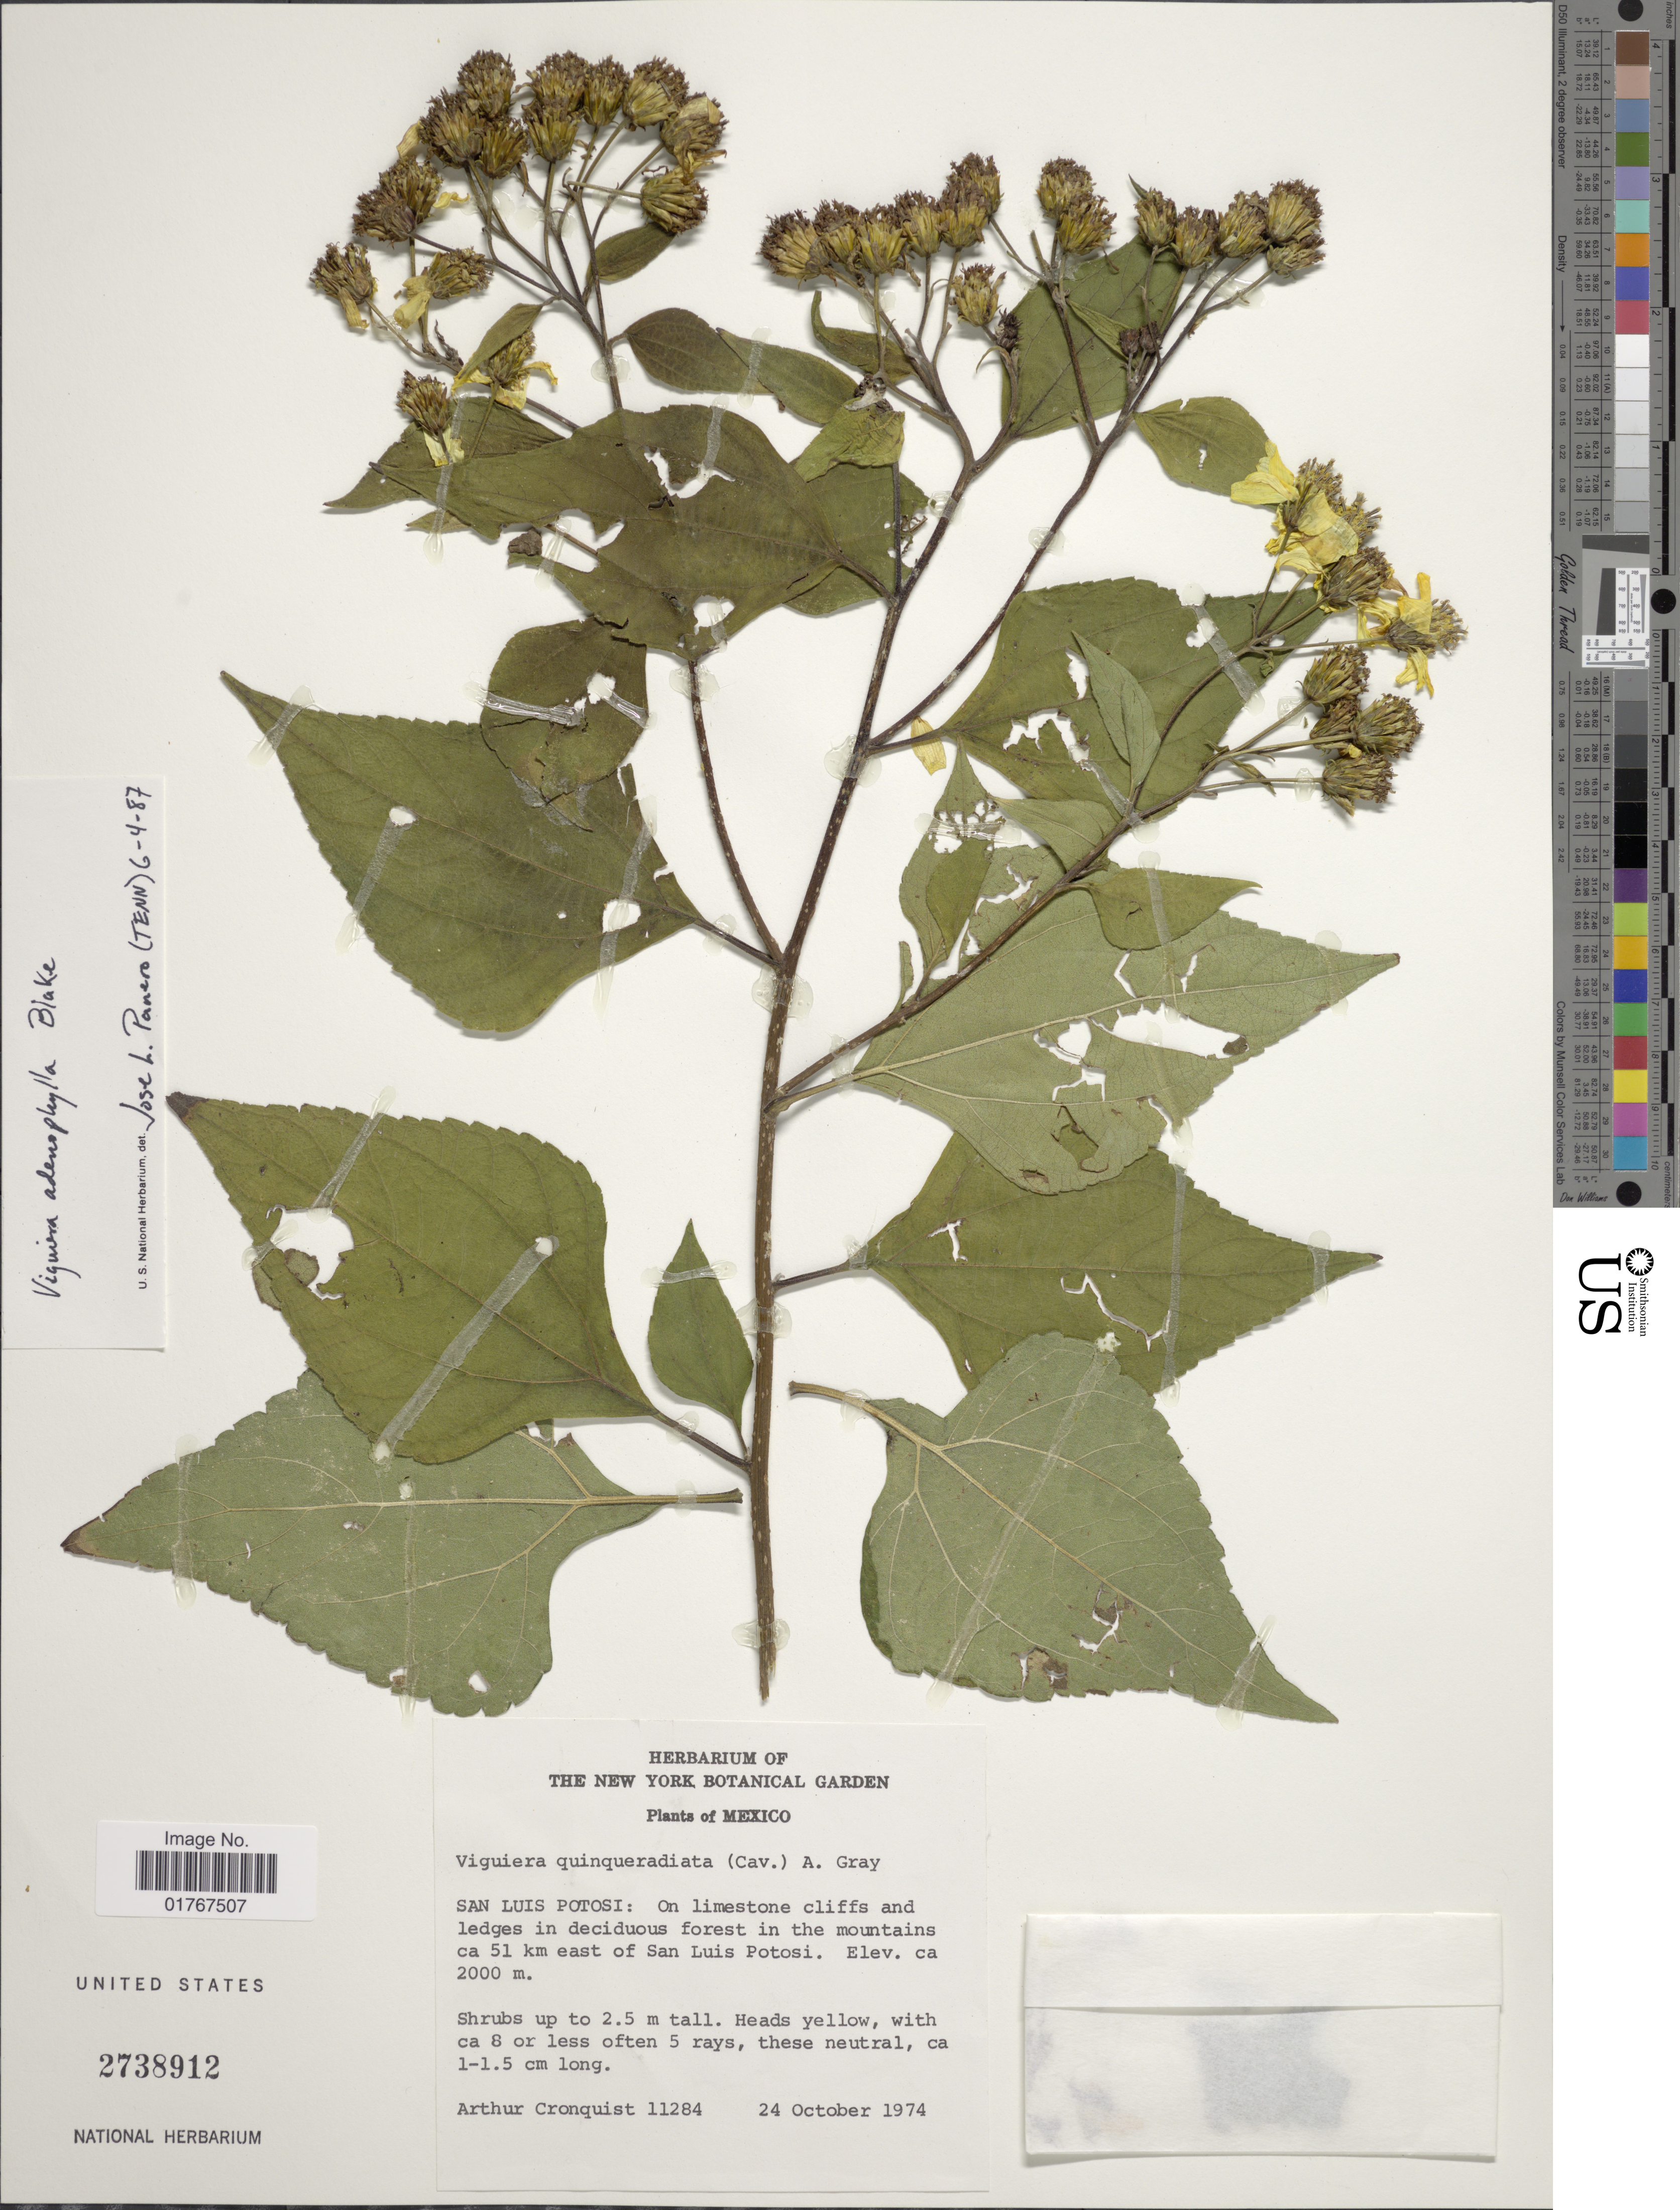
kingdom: Plantae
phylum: Tracheophyta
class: Magnoliopsida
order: Asterales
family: Asteraceae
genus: Viguiera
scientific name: Viguiera adenophylla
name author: S.F. Blake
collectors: A. J. Cronquist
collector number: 11284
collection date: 1974-10-24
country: Mexico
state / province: San Luis Potosí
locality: On limestone cliffs and ledges in deciduous forest in the mountains ca. 51 km east of San Luis Potosi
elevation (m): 2000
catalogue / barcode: US 2738912